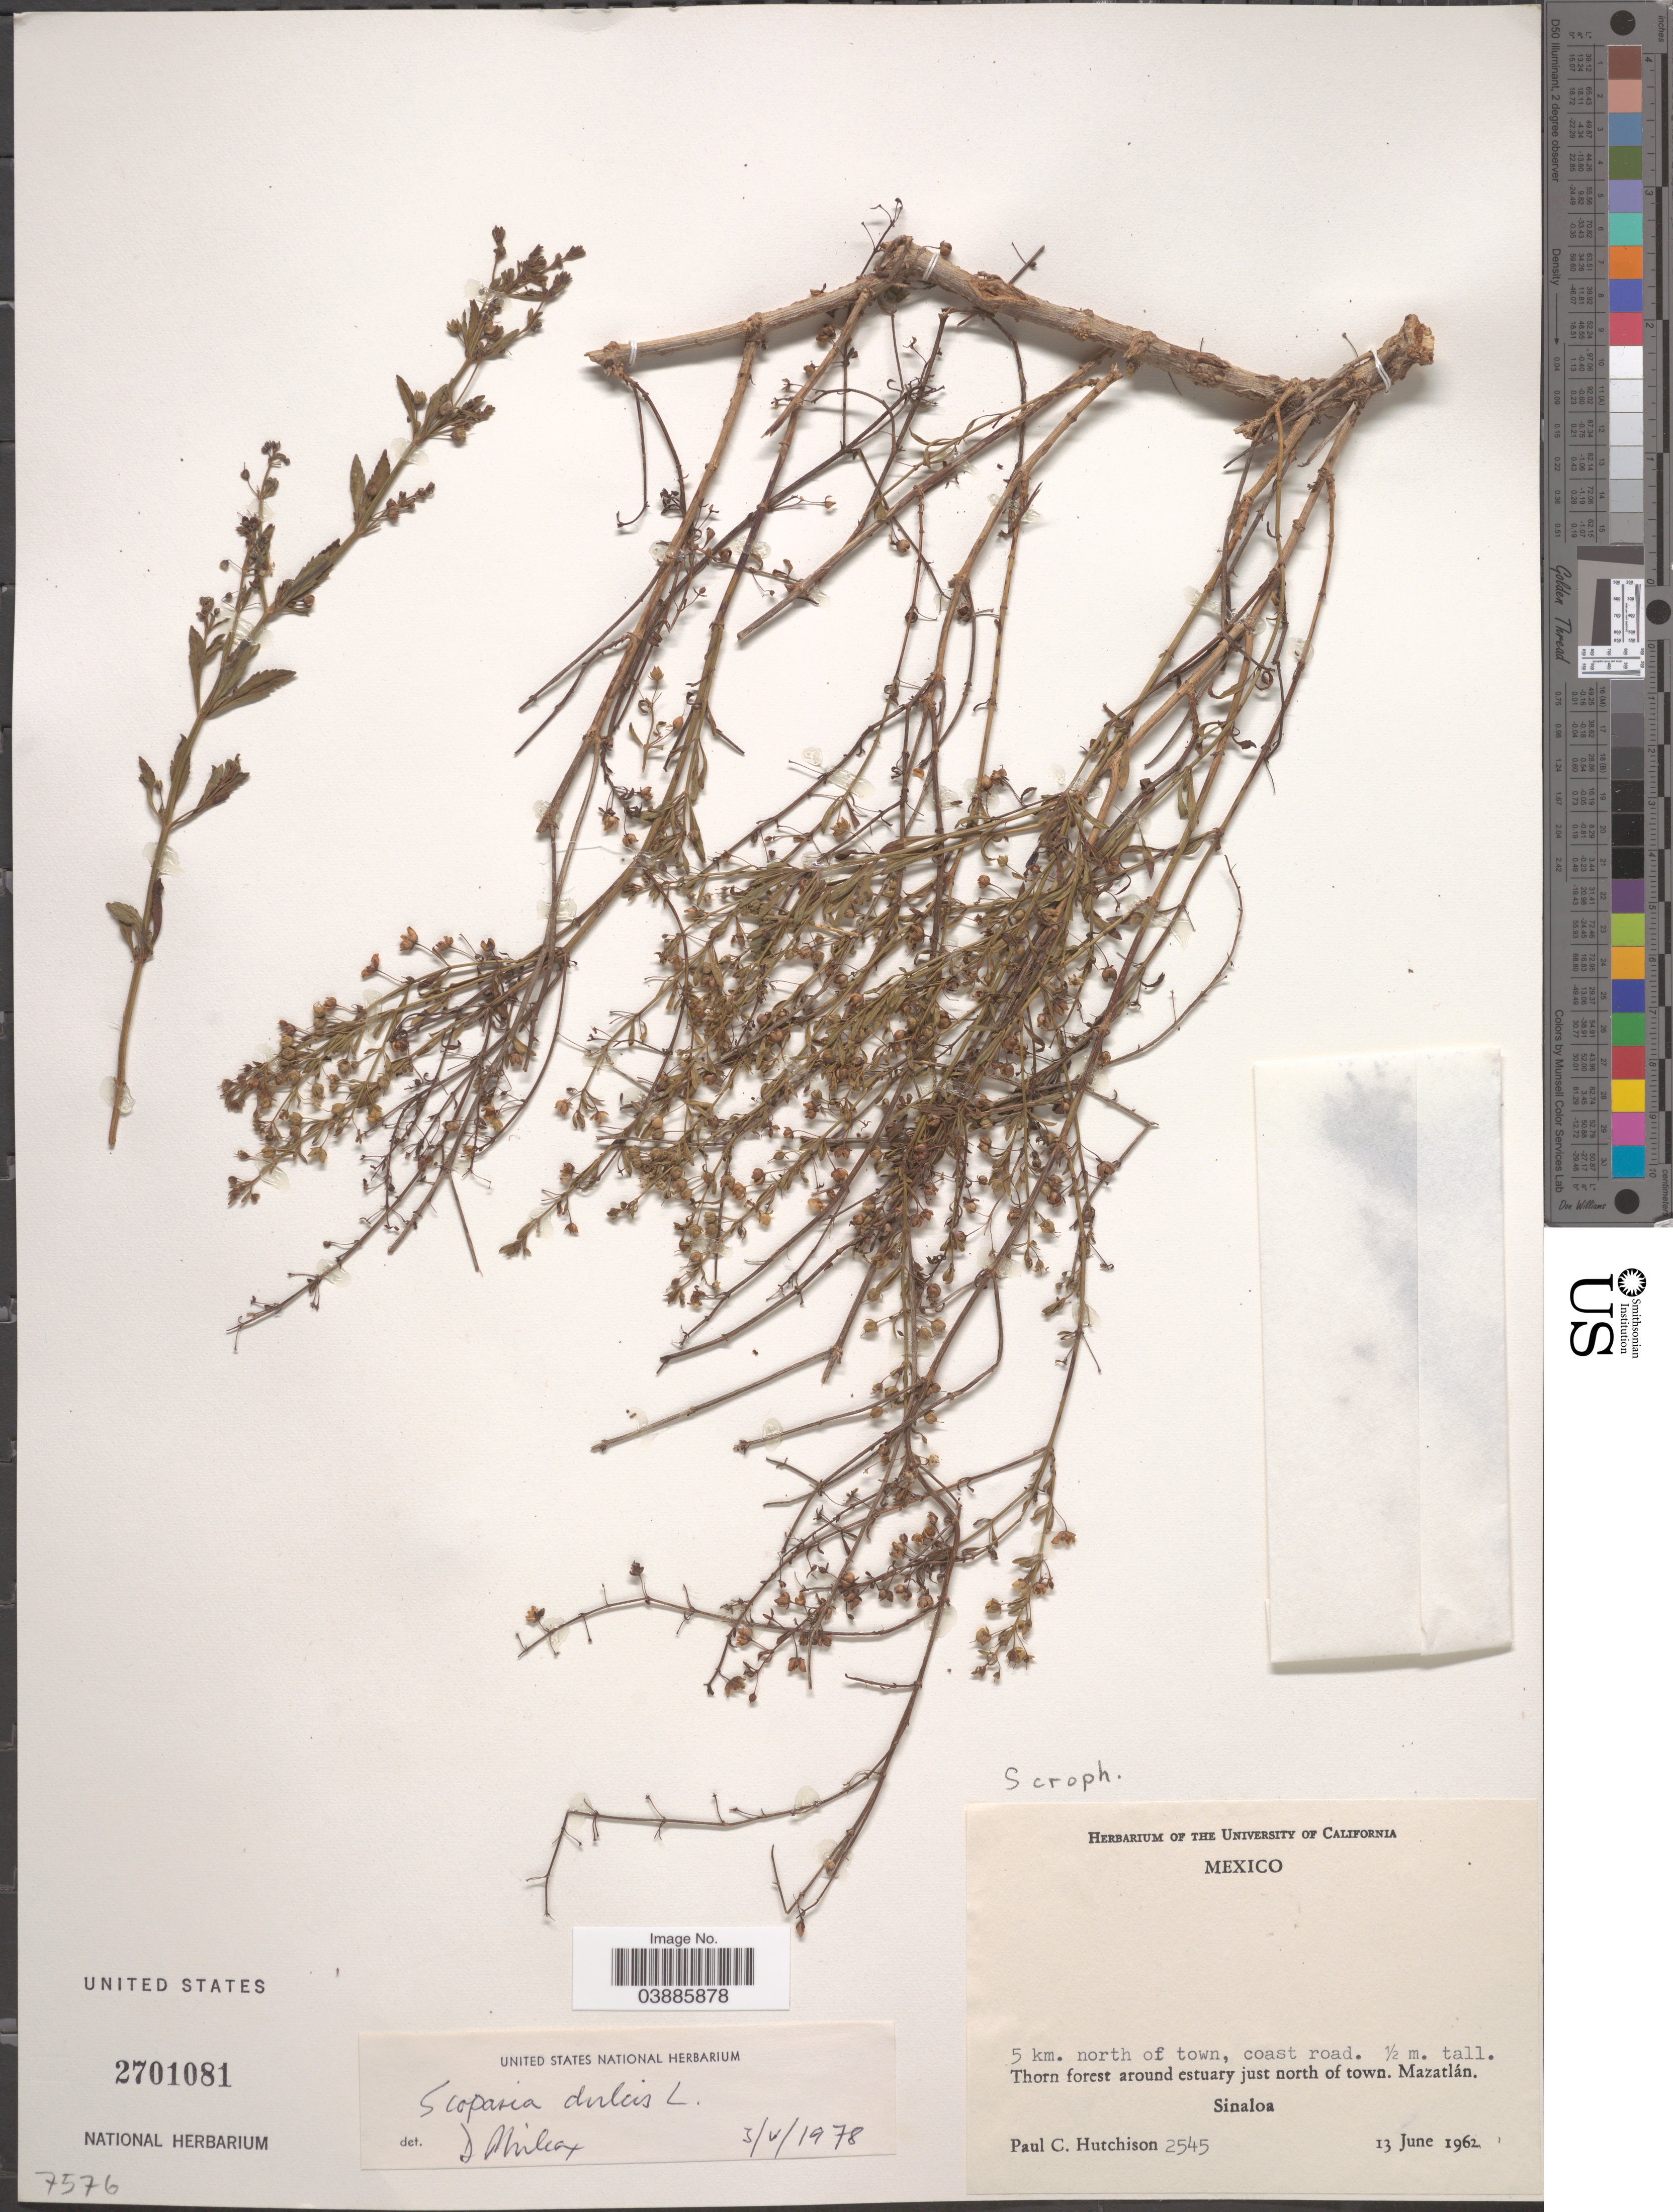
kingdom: Plantae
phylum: Tracheophyta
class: Magnoliopsida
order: Lamiales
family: Plantaginaceae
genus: Scoparia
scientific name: Scoparia dulcis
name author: L.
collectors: P. C. Hutchison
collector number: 2545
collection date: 1962-06-13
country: Mexico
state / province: Sinaloa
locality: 5 km. north of town, coast road. Thorn forest around estuary just north of town. Mazatlán.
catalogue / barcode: US 2701081